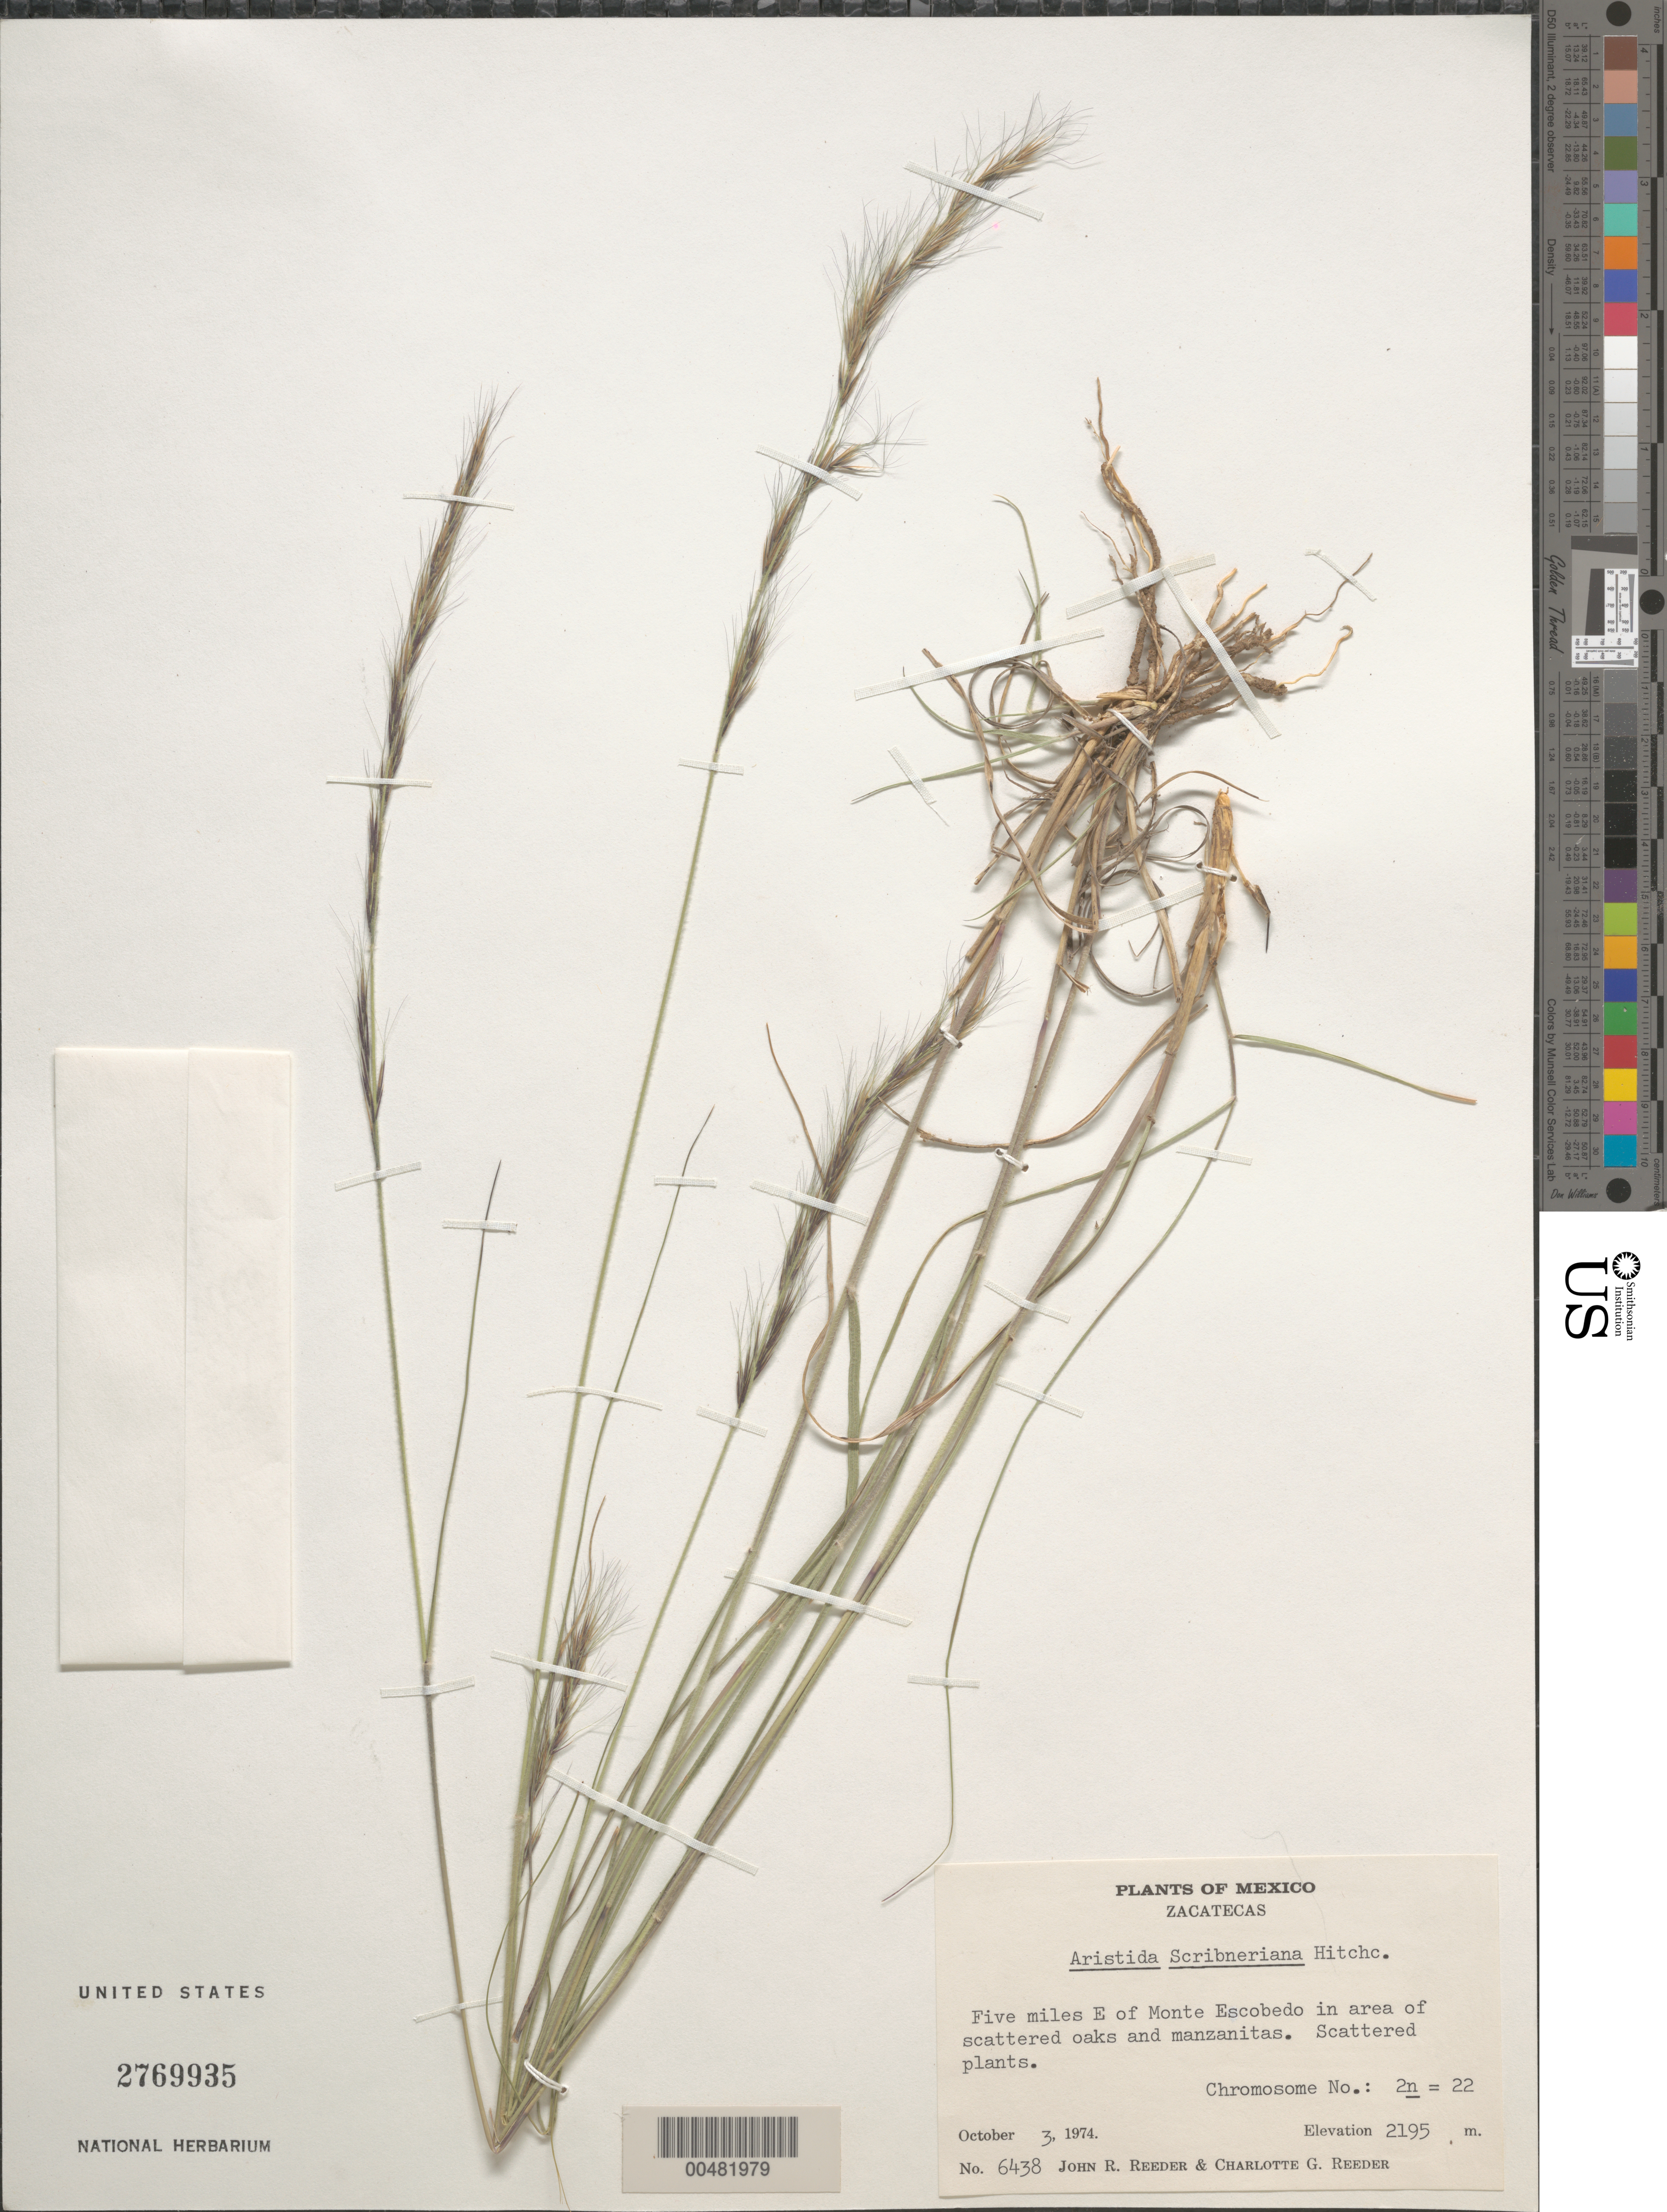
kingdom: Plantae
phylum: Tracheophyta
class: Liliopsida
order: Poales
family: Poaceae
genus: Aristida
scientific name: Aristida scribneriana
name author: Hitchc.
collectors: J. R. Reeder & C. G. Reeder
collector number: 6438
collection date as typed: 3 Oct 1974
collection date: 1974-10-03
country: Mexico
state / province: Zacatecas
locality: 5 mi N of Monte Escobedo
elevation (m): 2195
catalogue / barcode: US 2769935